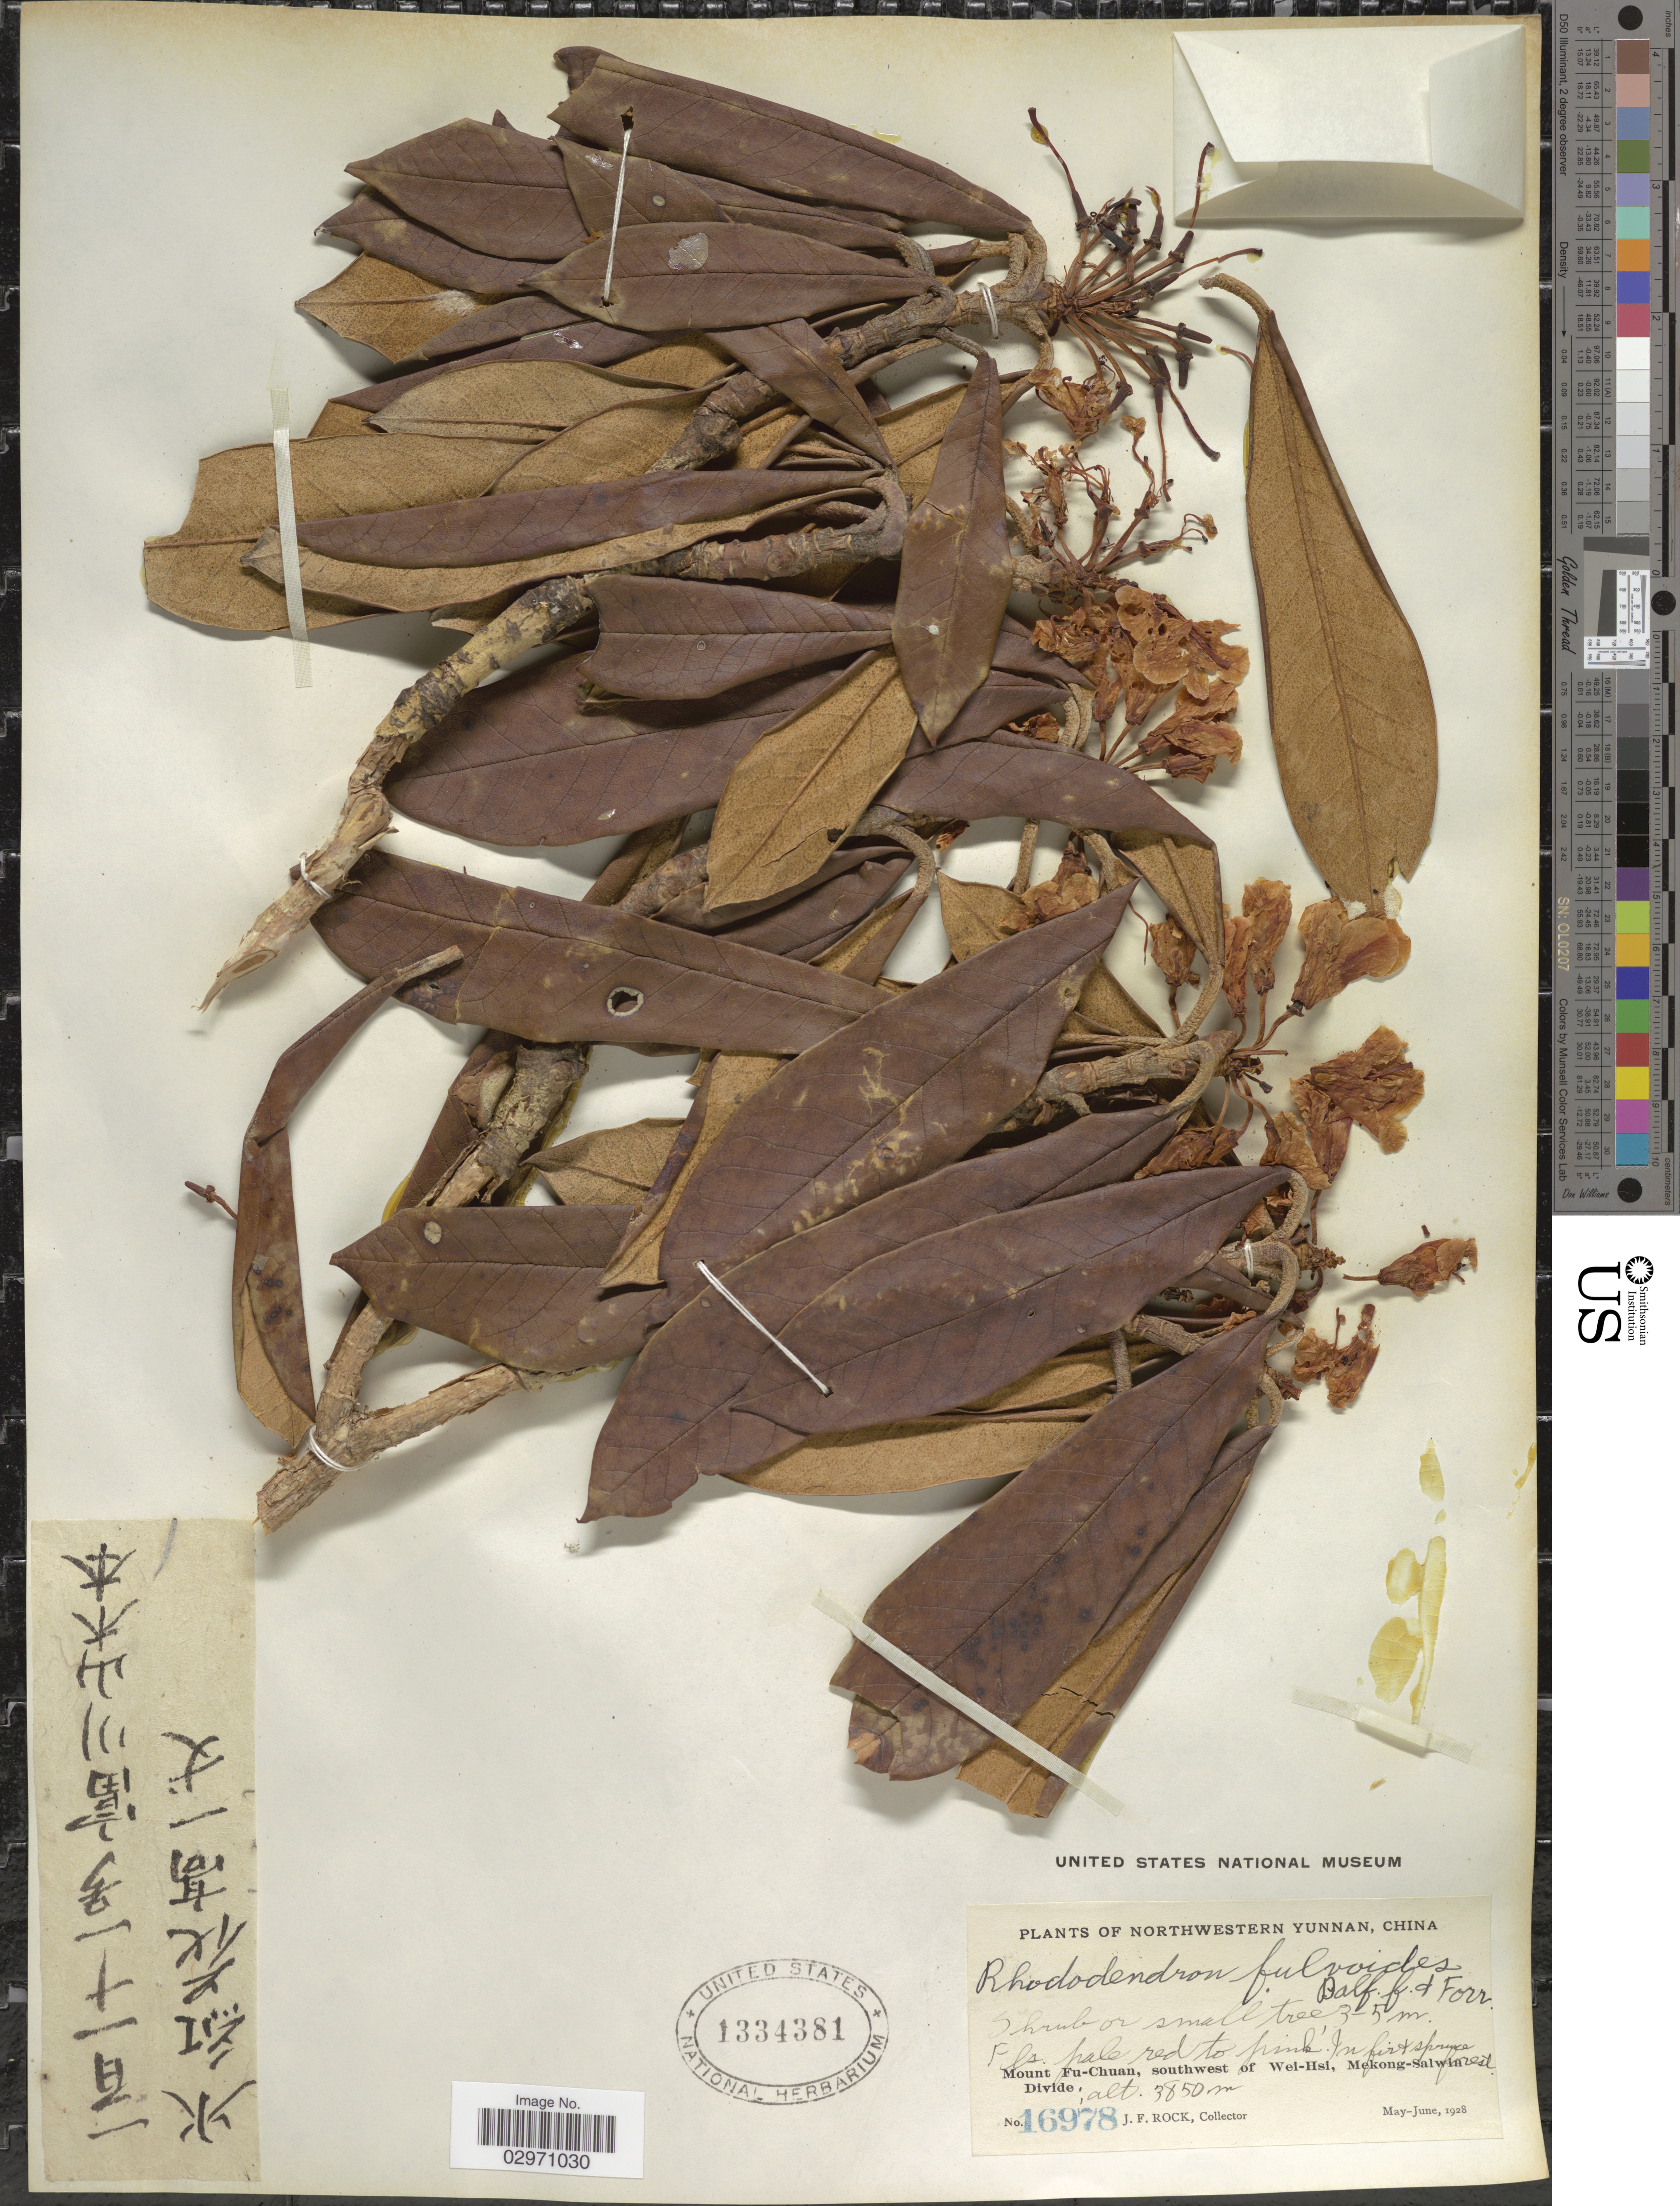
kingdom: Plantae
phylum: Tracheophyta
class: Magnoliopsida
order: Ericales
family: Ericaceae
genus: Rhododendron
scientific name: Rhododendron fulvoides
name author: Balf. f. & Forrest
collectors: J. Rock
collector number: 16978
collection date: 1928-05/1928-06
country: China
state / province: Yunnan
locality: Northwestern Yunnan. Mount Fu-Chuan, southwest of Wei-Hsi, Mekong-Salwin Divide.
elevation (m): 3850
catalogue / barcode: US 1334381